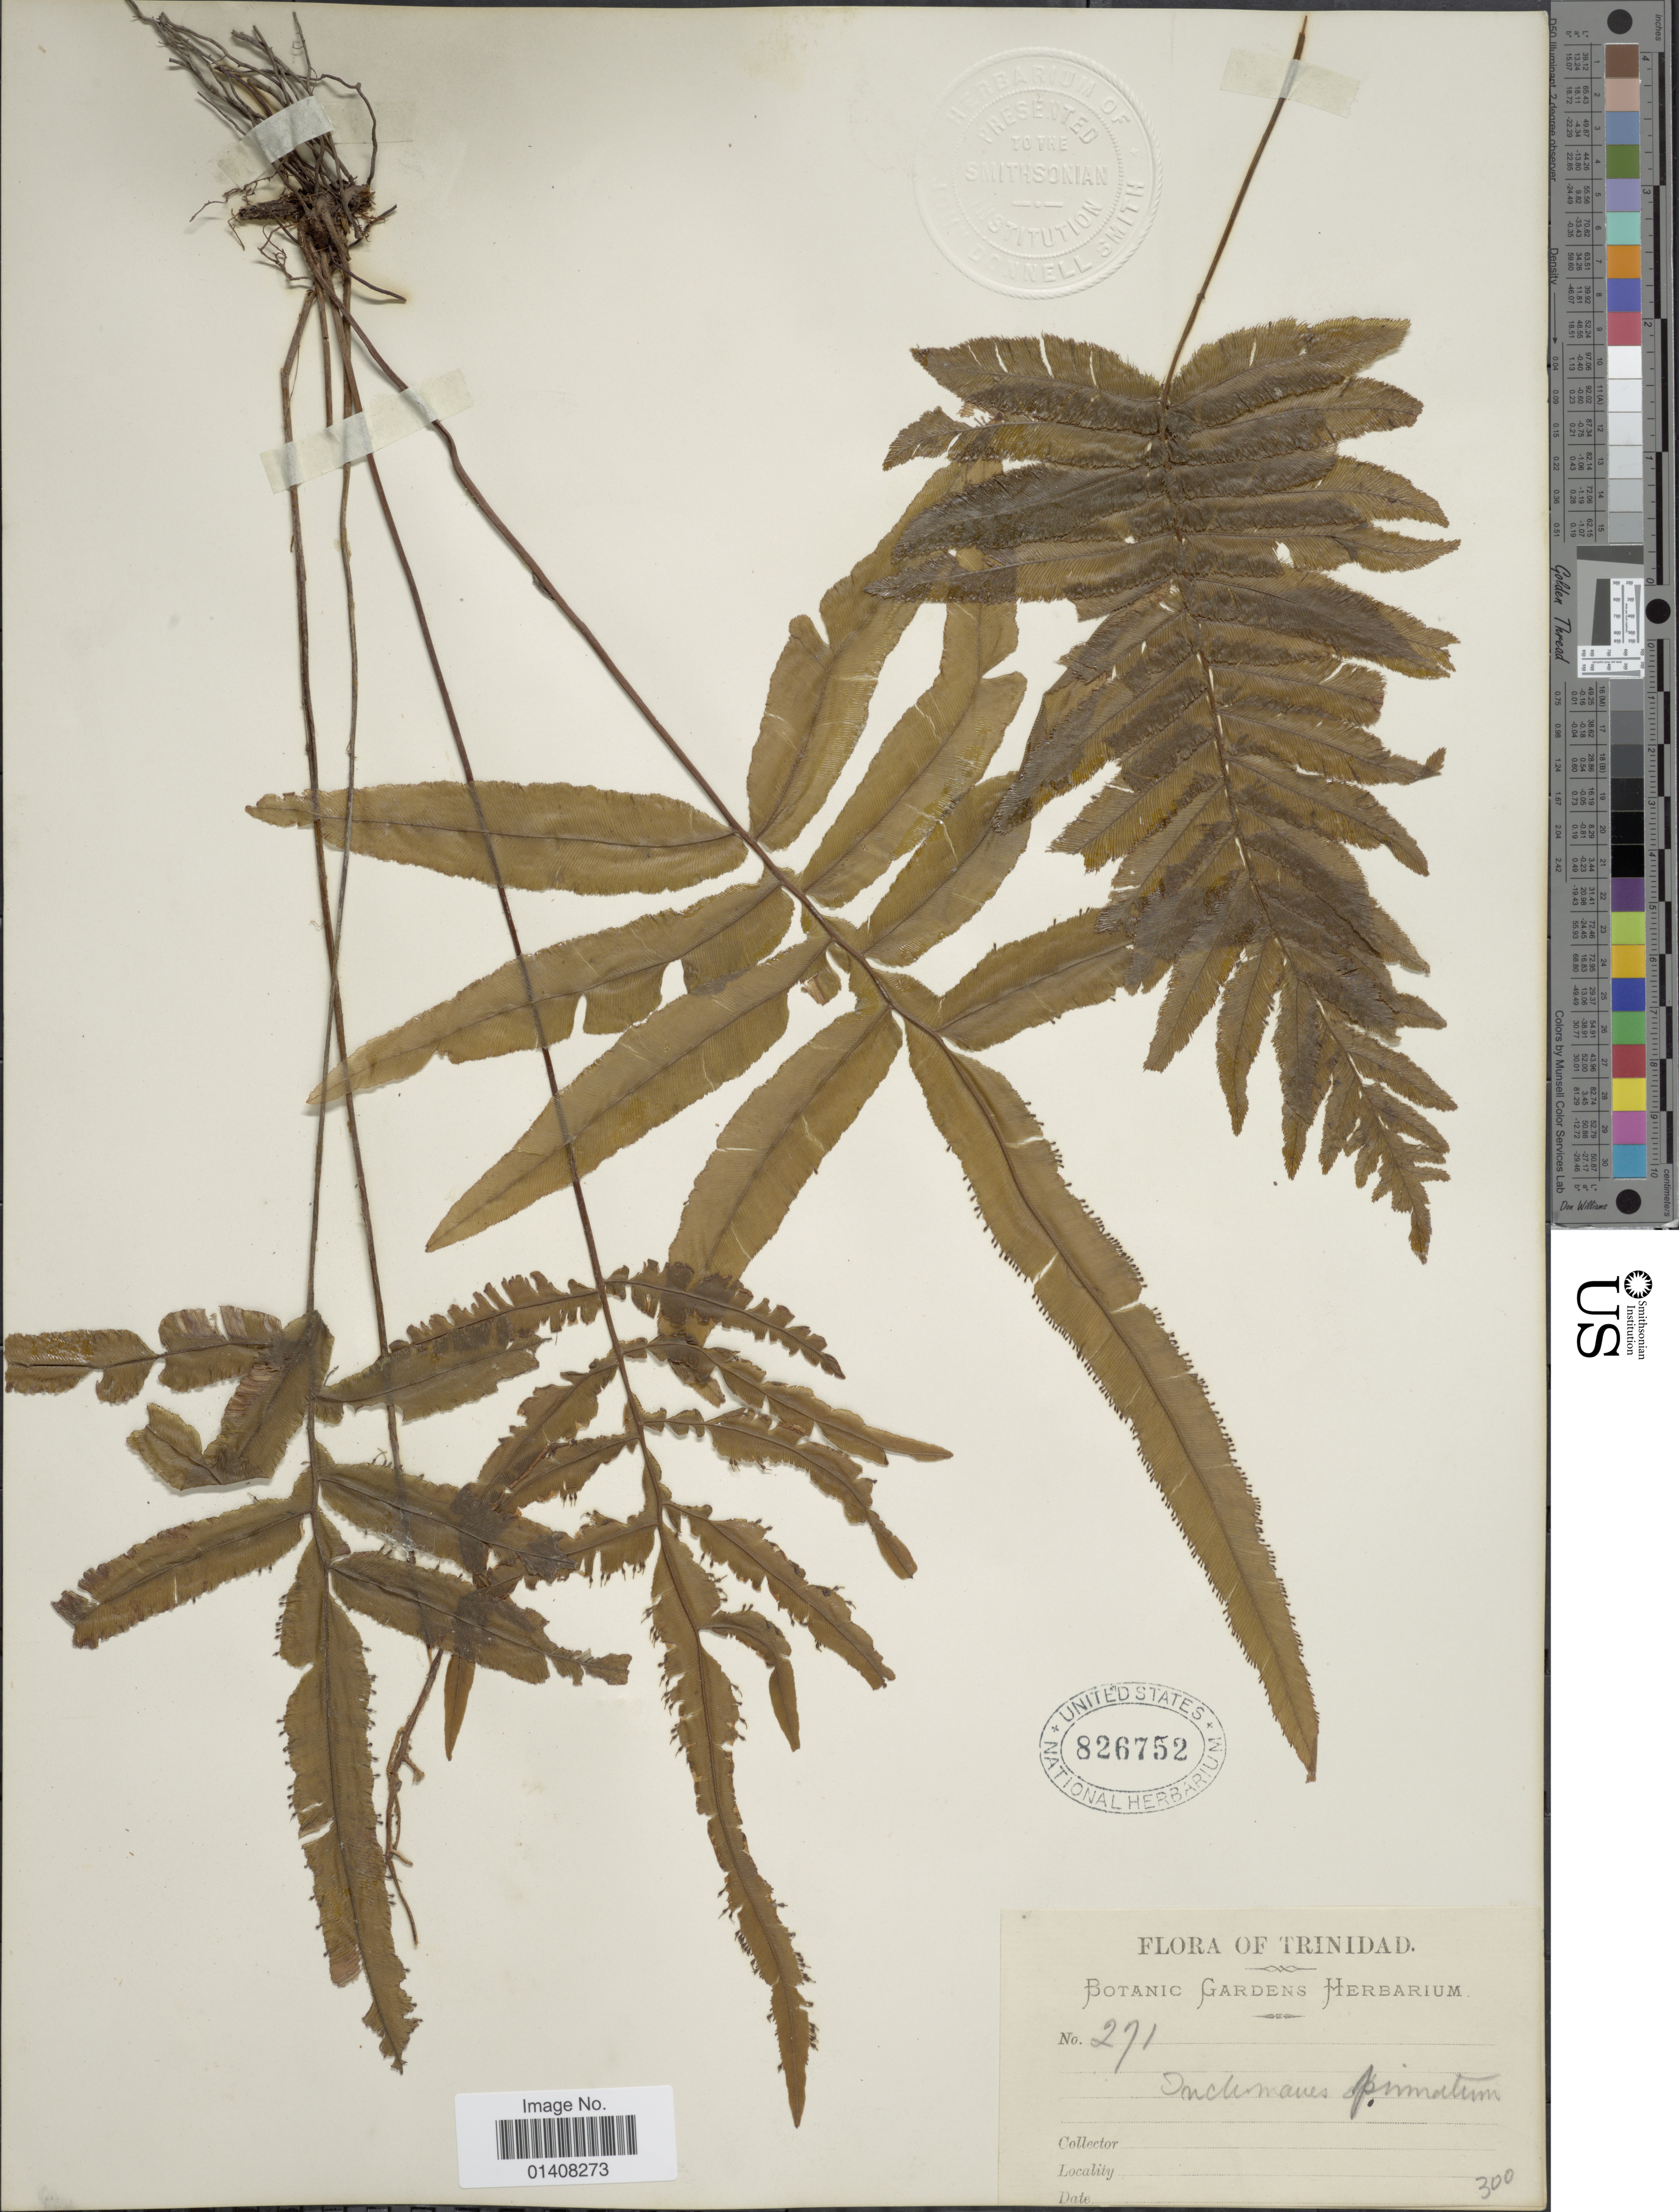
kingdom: Plantae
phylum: Tracheophyta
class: Polypodiopsida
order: Hymenophyllales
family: Hymenophyllaceae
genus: Trichomanes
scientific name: Trichomanes pinnatum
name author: Hedw.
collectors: Botanic Gardens Herbarium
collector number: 271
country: Trinidad and Tobago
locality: Trinidad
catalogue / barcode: US 826752